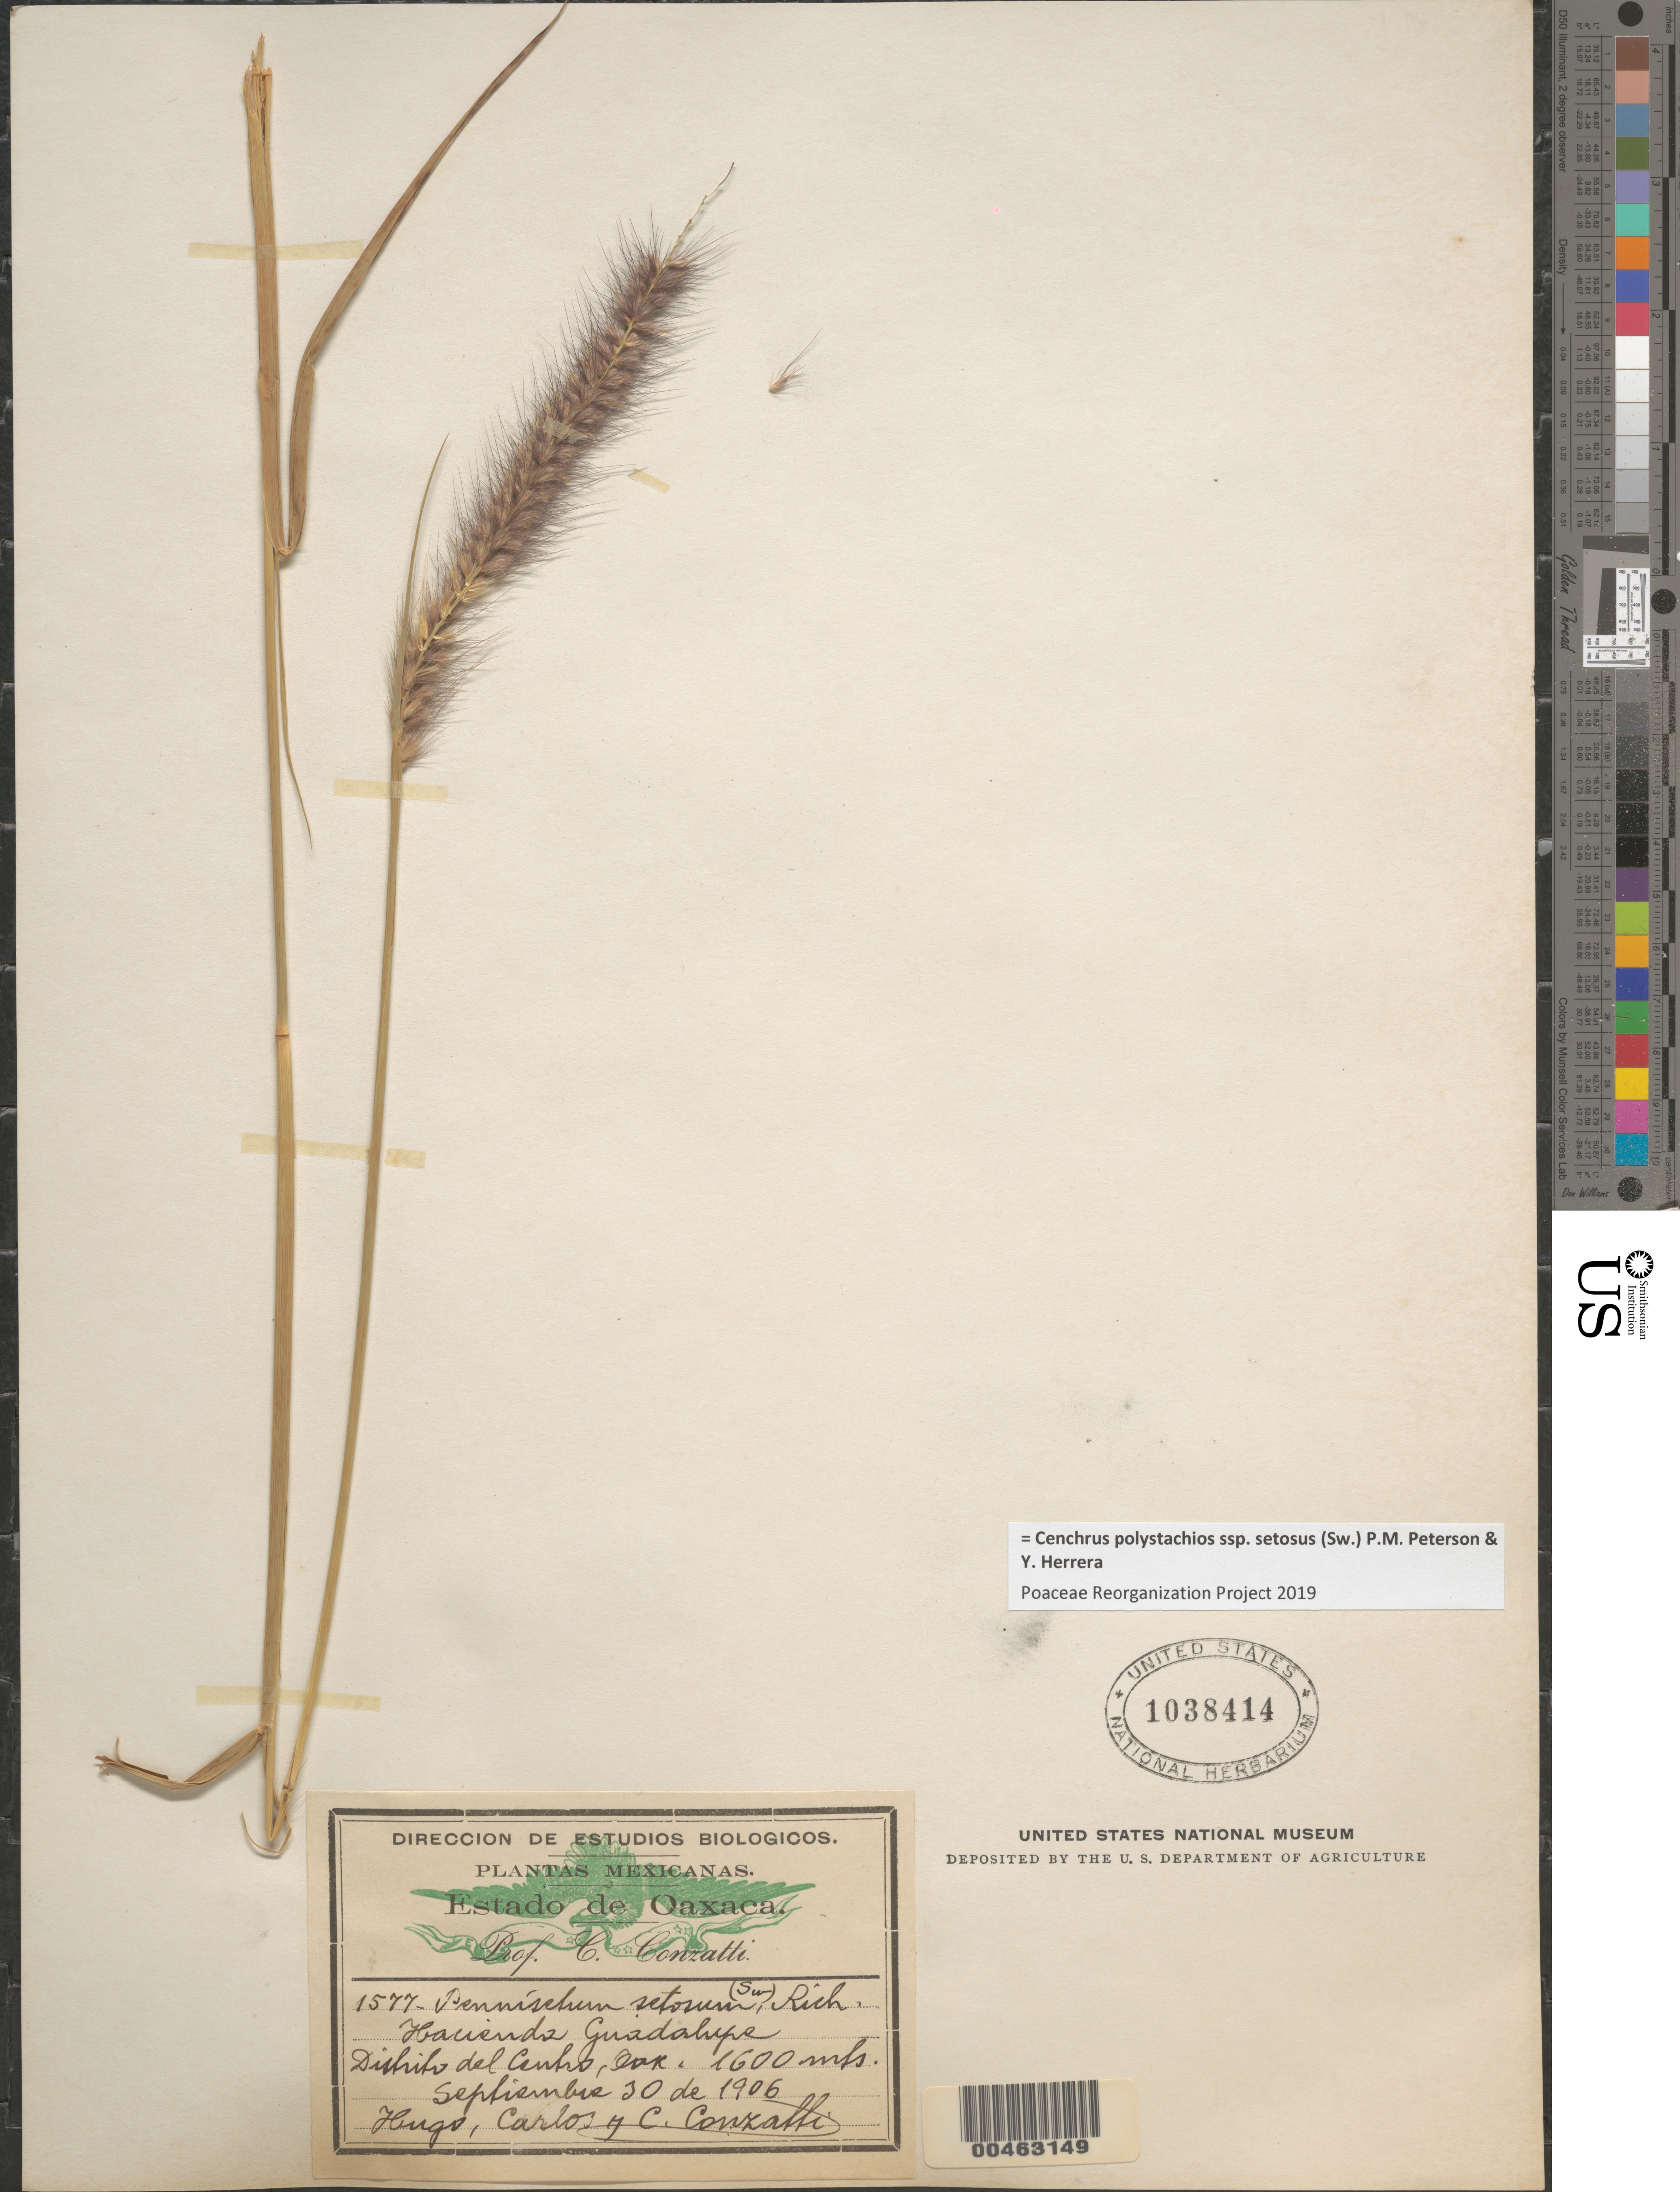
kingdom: Plantae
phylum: Tracheophyta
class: Liliopsida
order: Poales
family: Poaceae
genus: Cenchrus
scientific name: Cenchrus polystachios subsp. setosus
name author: (Sw.) P.M. Peterson & Y. Herrera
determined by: Poaceae Reorganization Project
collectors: C. Conzatti, H. Conzatti & C. Conzatti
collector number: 1577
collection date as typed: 30 Sep 1906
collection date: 1906-09-30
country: Mexico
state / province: Oaxaca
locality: Hacienda Guadalupe, Centro Dist.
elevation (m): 1600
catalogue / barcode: US 1038414